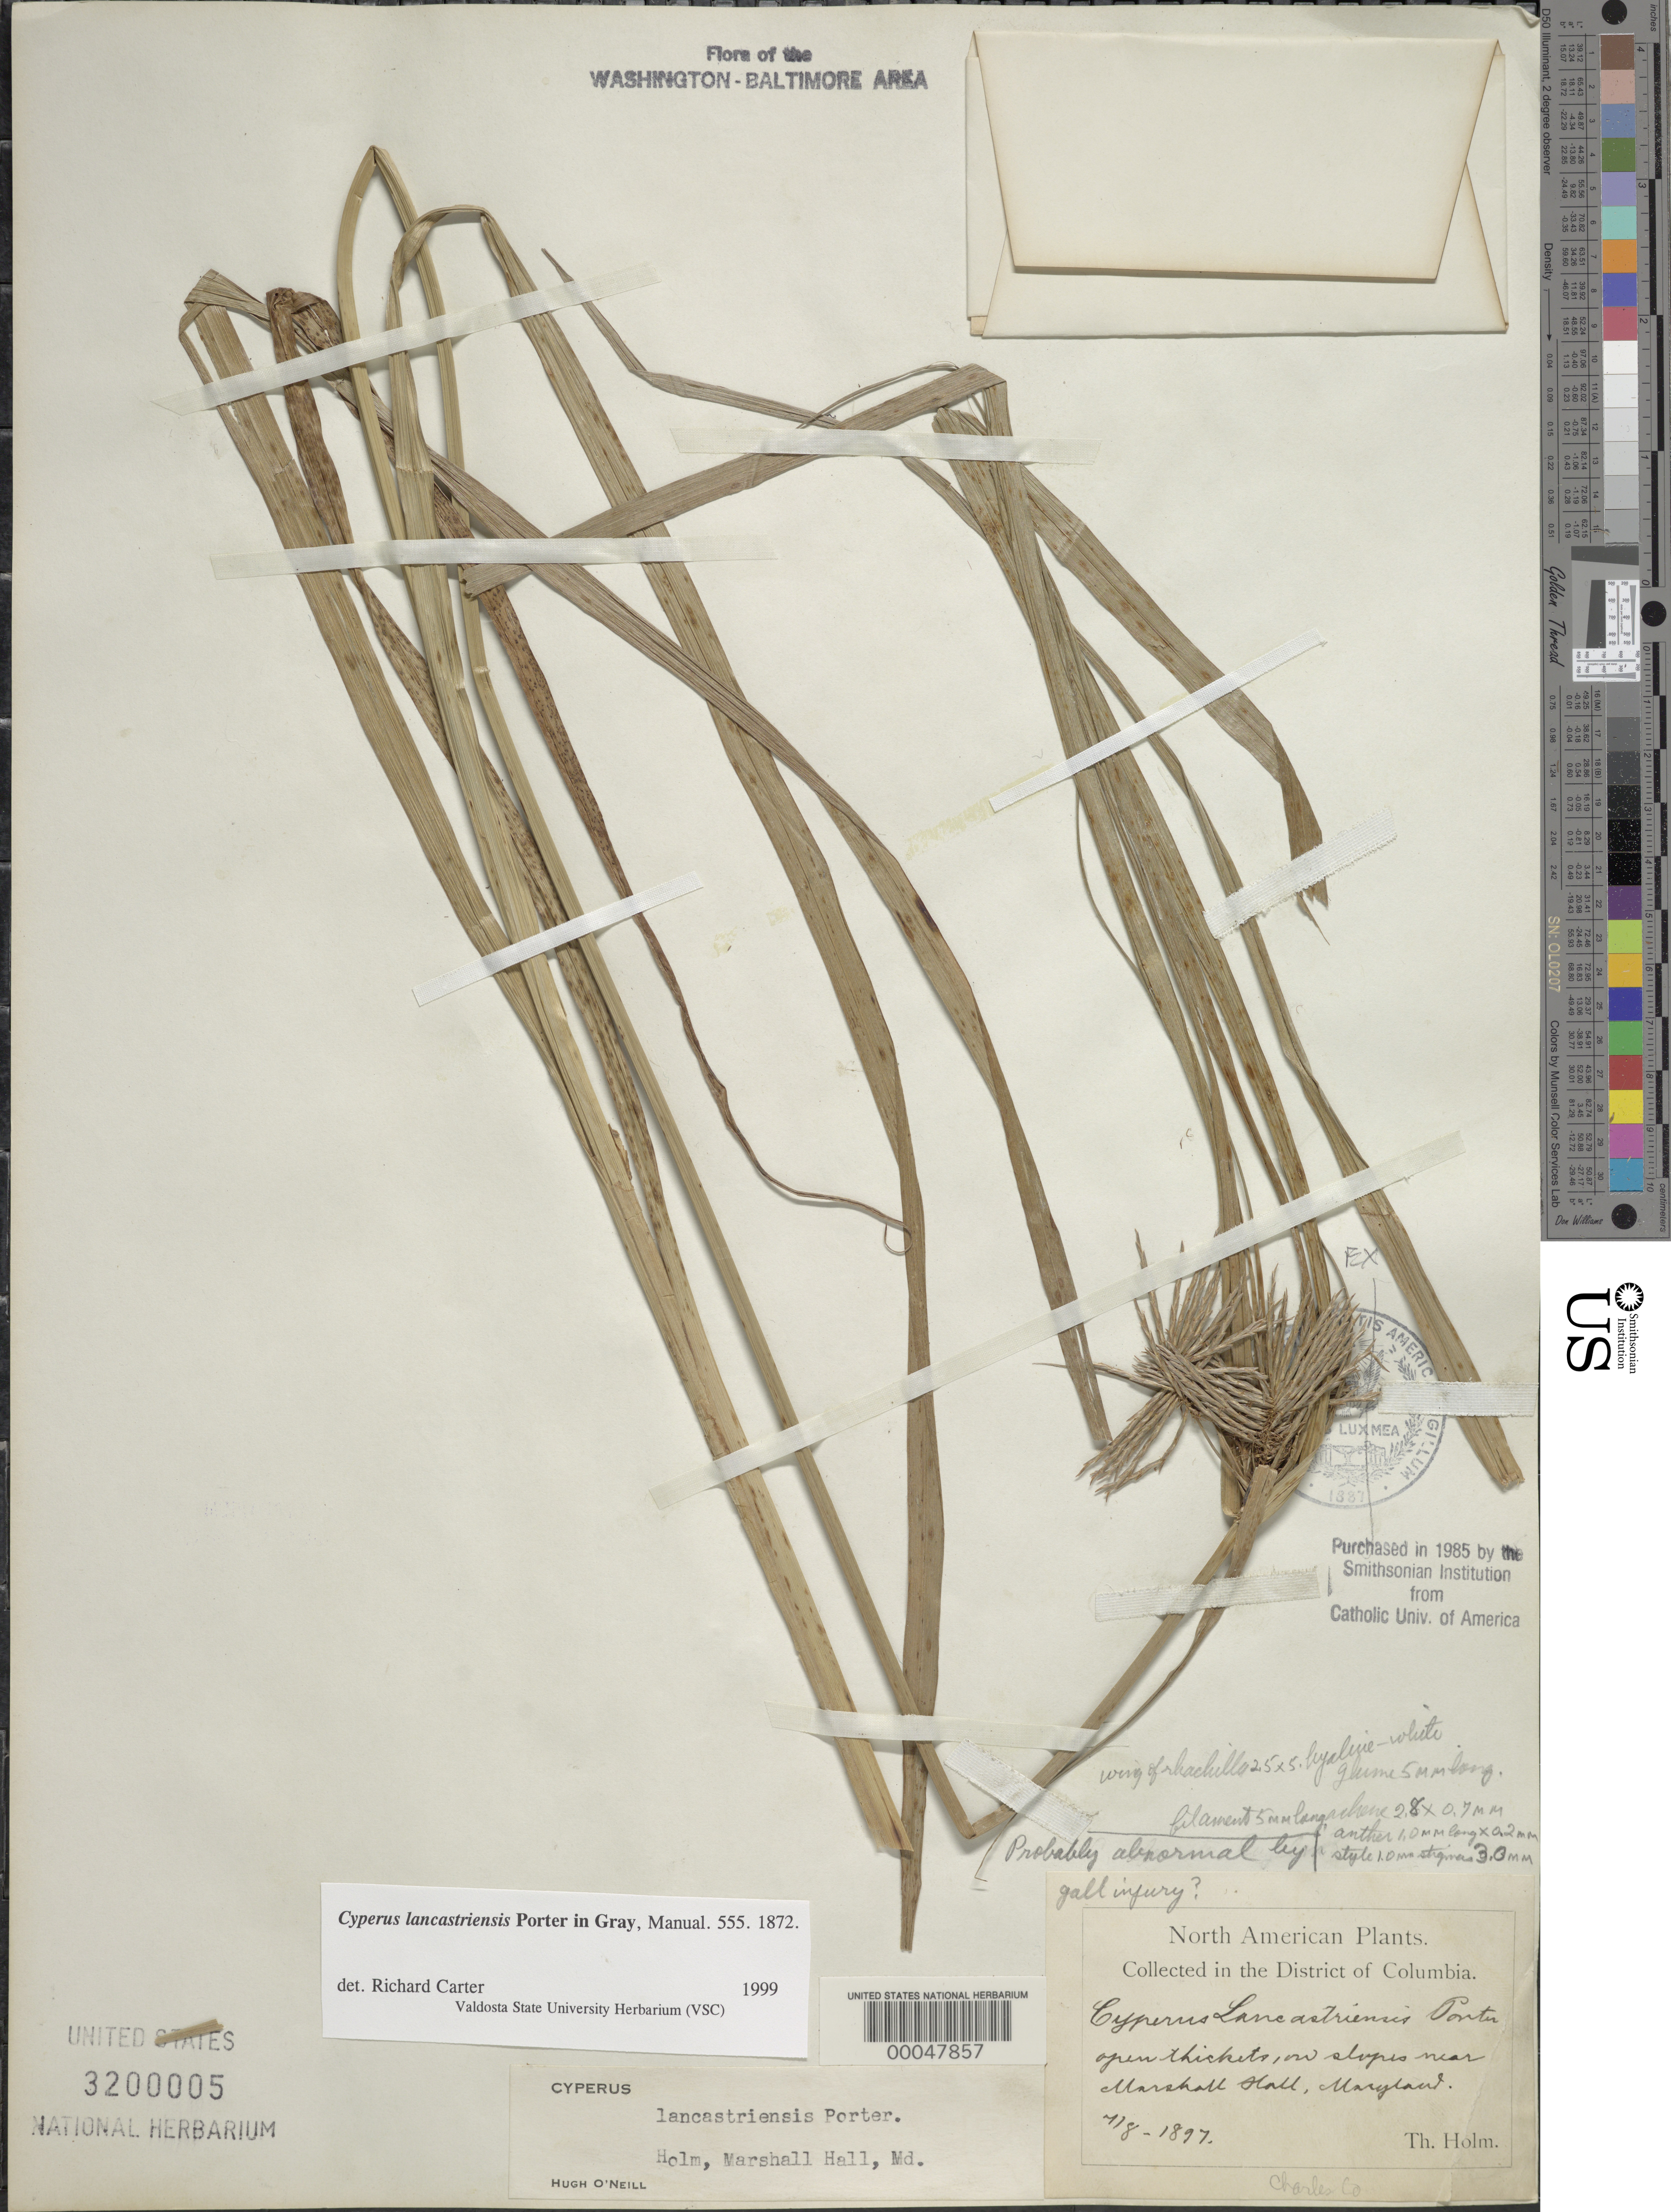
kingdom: Plantae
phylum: Tracheophyta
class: Liliopsida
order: Poales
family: Cyperaceae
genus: Cyperus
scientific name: Cyperus lancastriensis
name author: Porter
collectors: T. Holm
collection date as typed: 07 Aug 1897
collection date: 1897-08-07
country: United States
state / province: Maryland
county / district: Charles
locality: Marshall Hall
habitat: Open thickets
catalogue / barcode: US 3200005